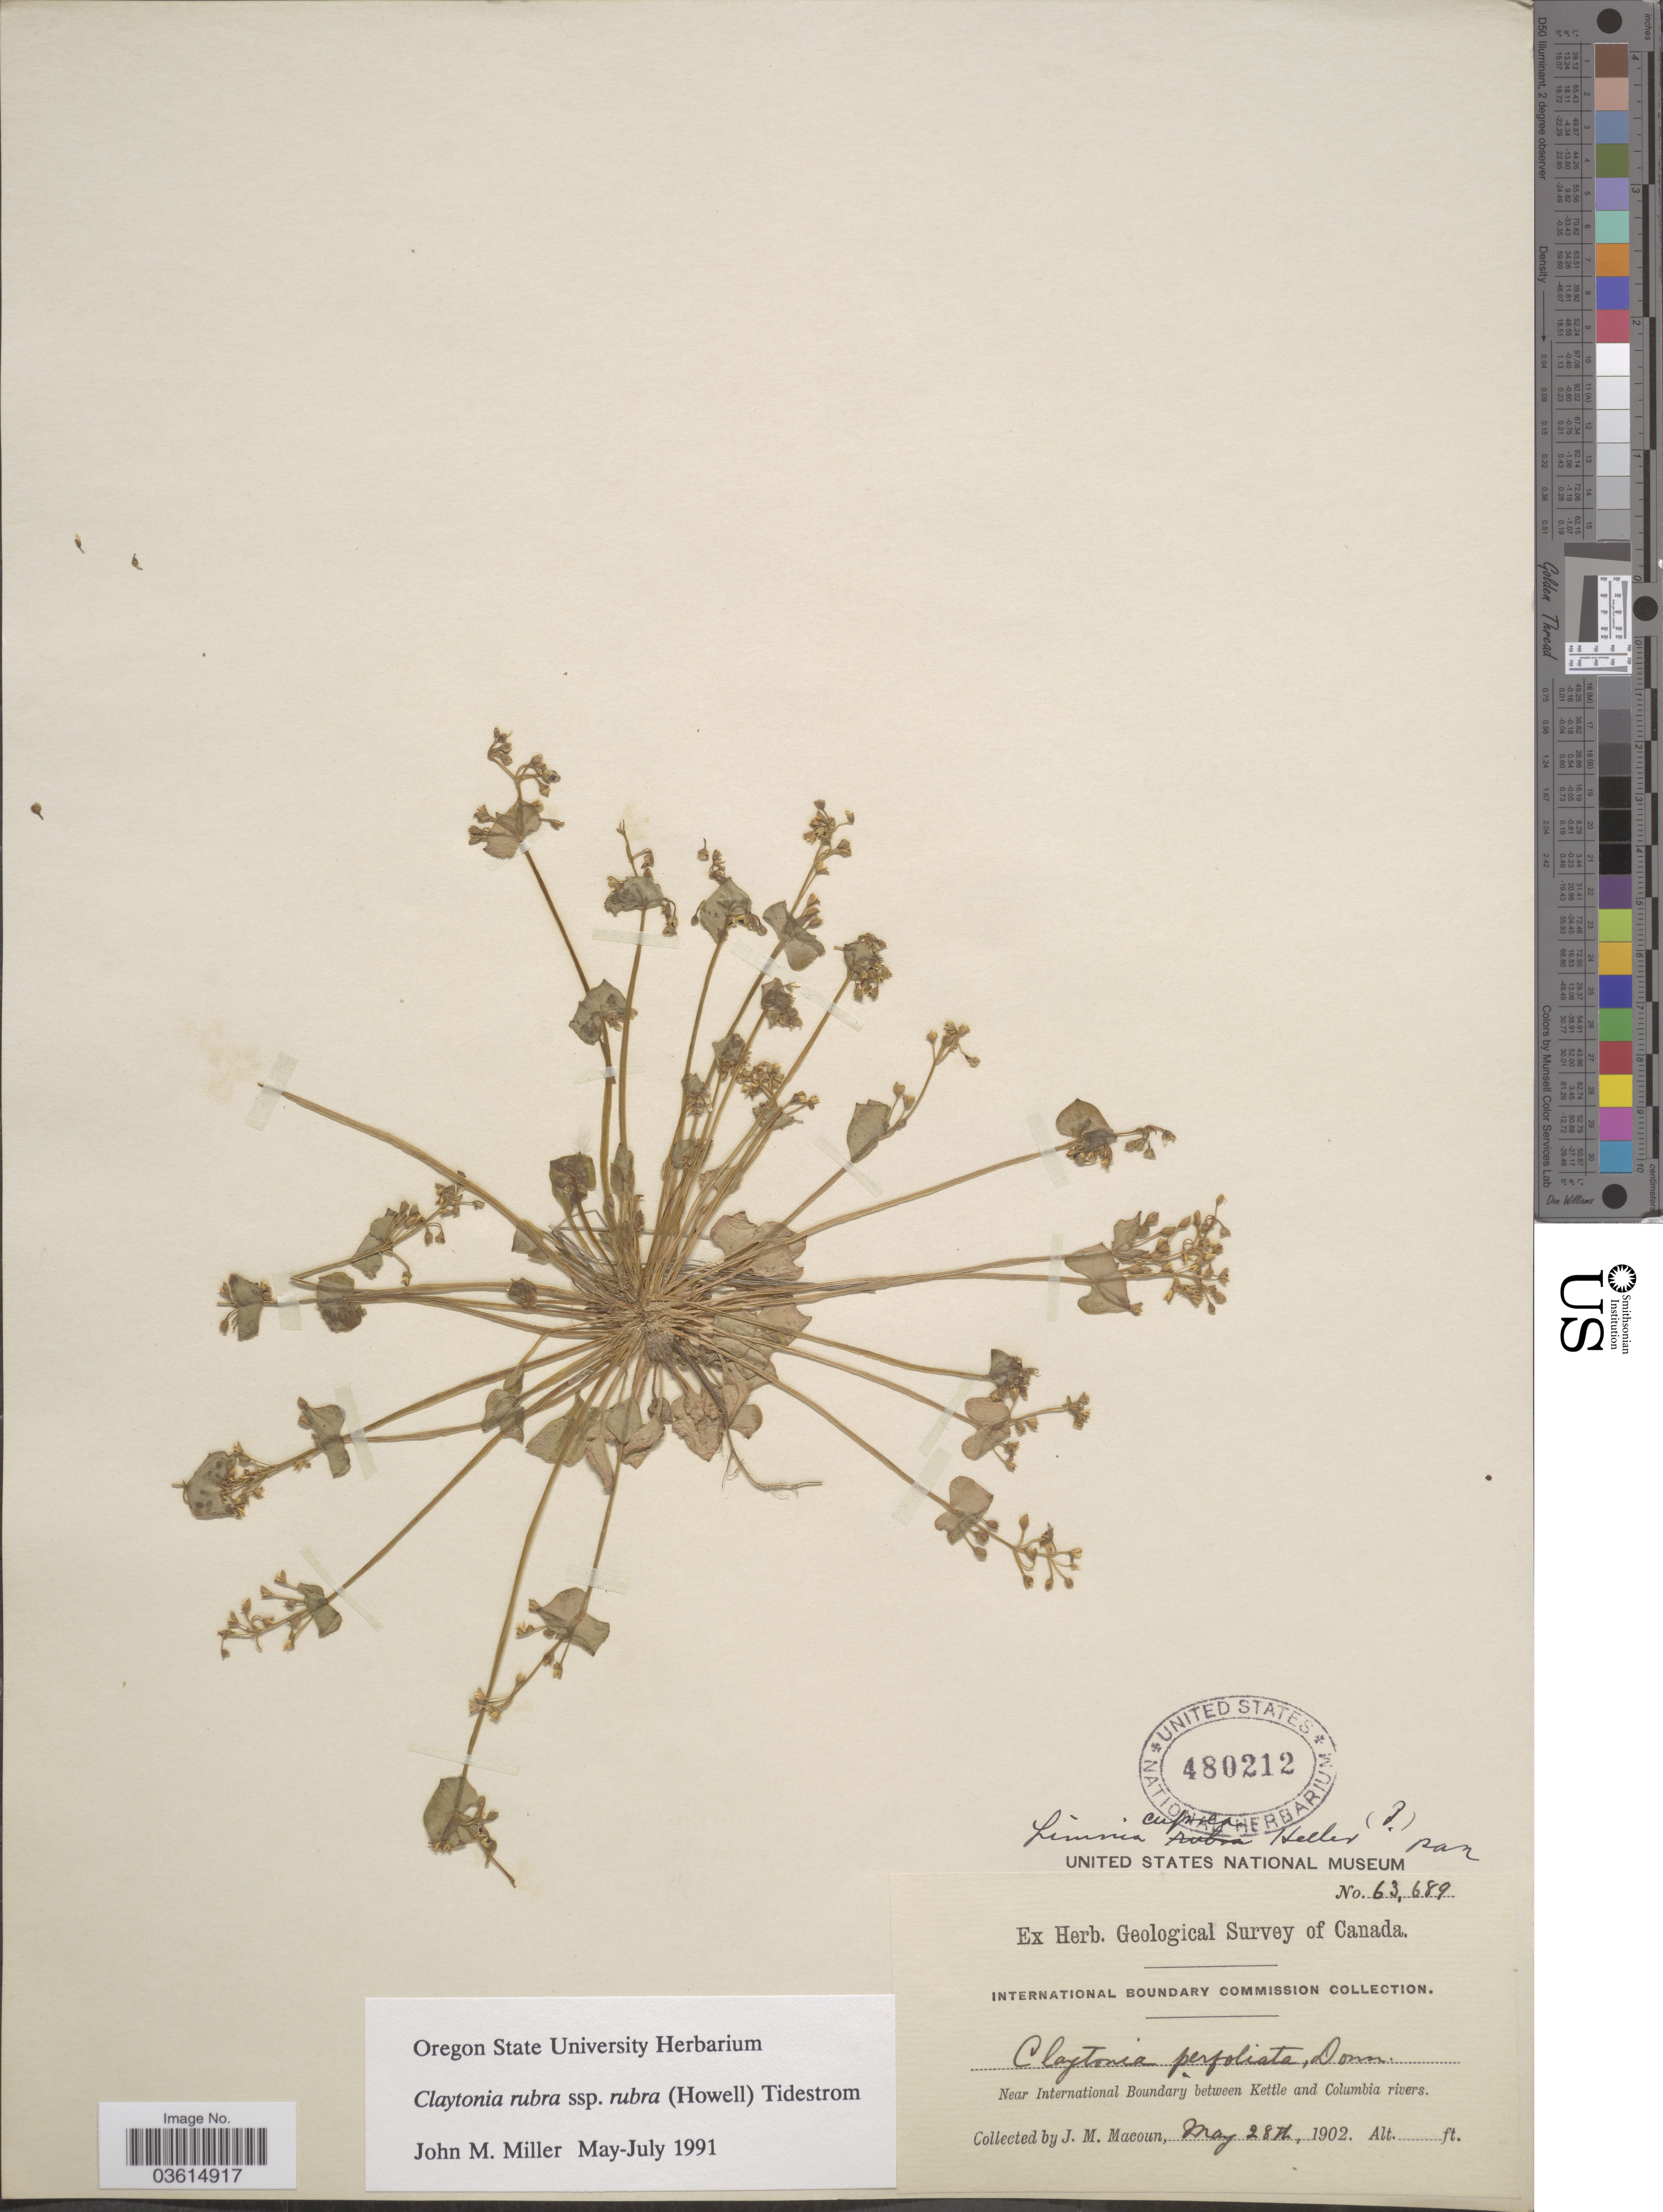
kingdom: Plantae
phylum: Tracheophyta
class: Magnoliopsida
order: Caryophyllales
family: Montiaceae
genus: Claytonia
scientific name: Claytonia rubra subsp. rubra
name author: (Howell) Tidestr.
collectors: J. M. Macoun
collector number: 63689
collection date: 1902-05-28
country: Canada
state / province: British Columbia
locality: Near International Boundary between Kettle and Columbia rivers.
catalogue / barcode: US 480212